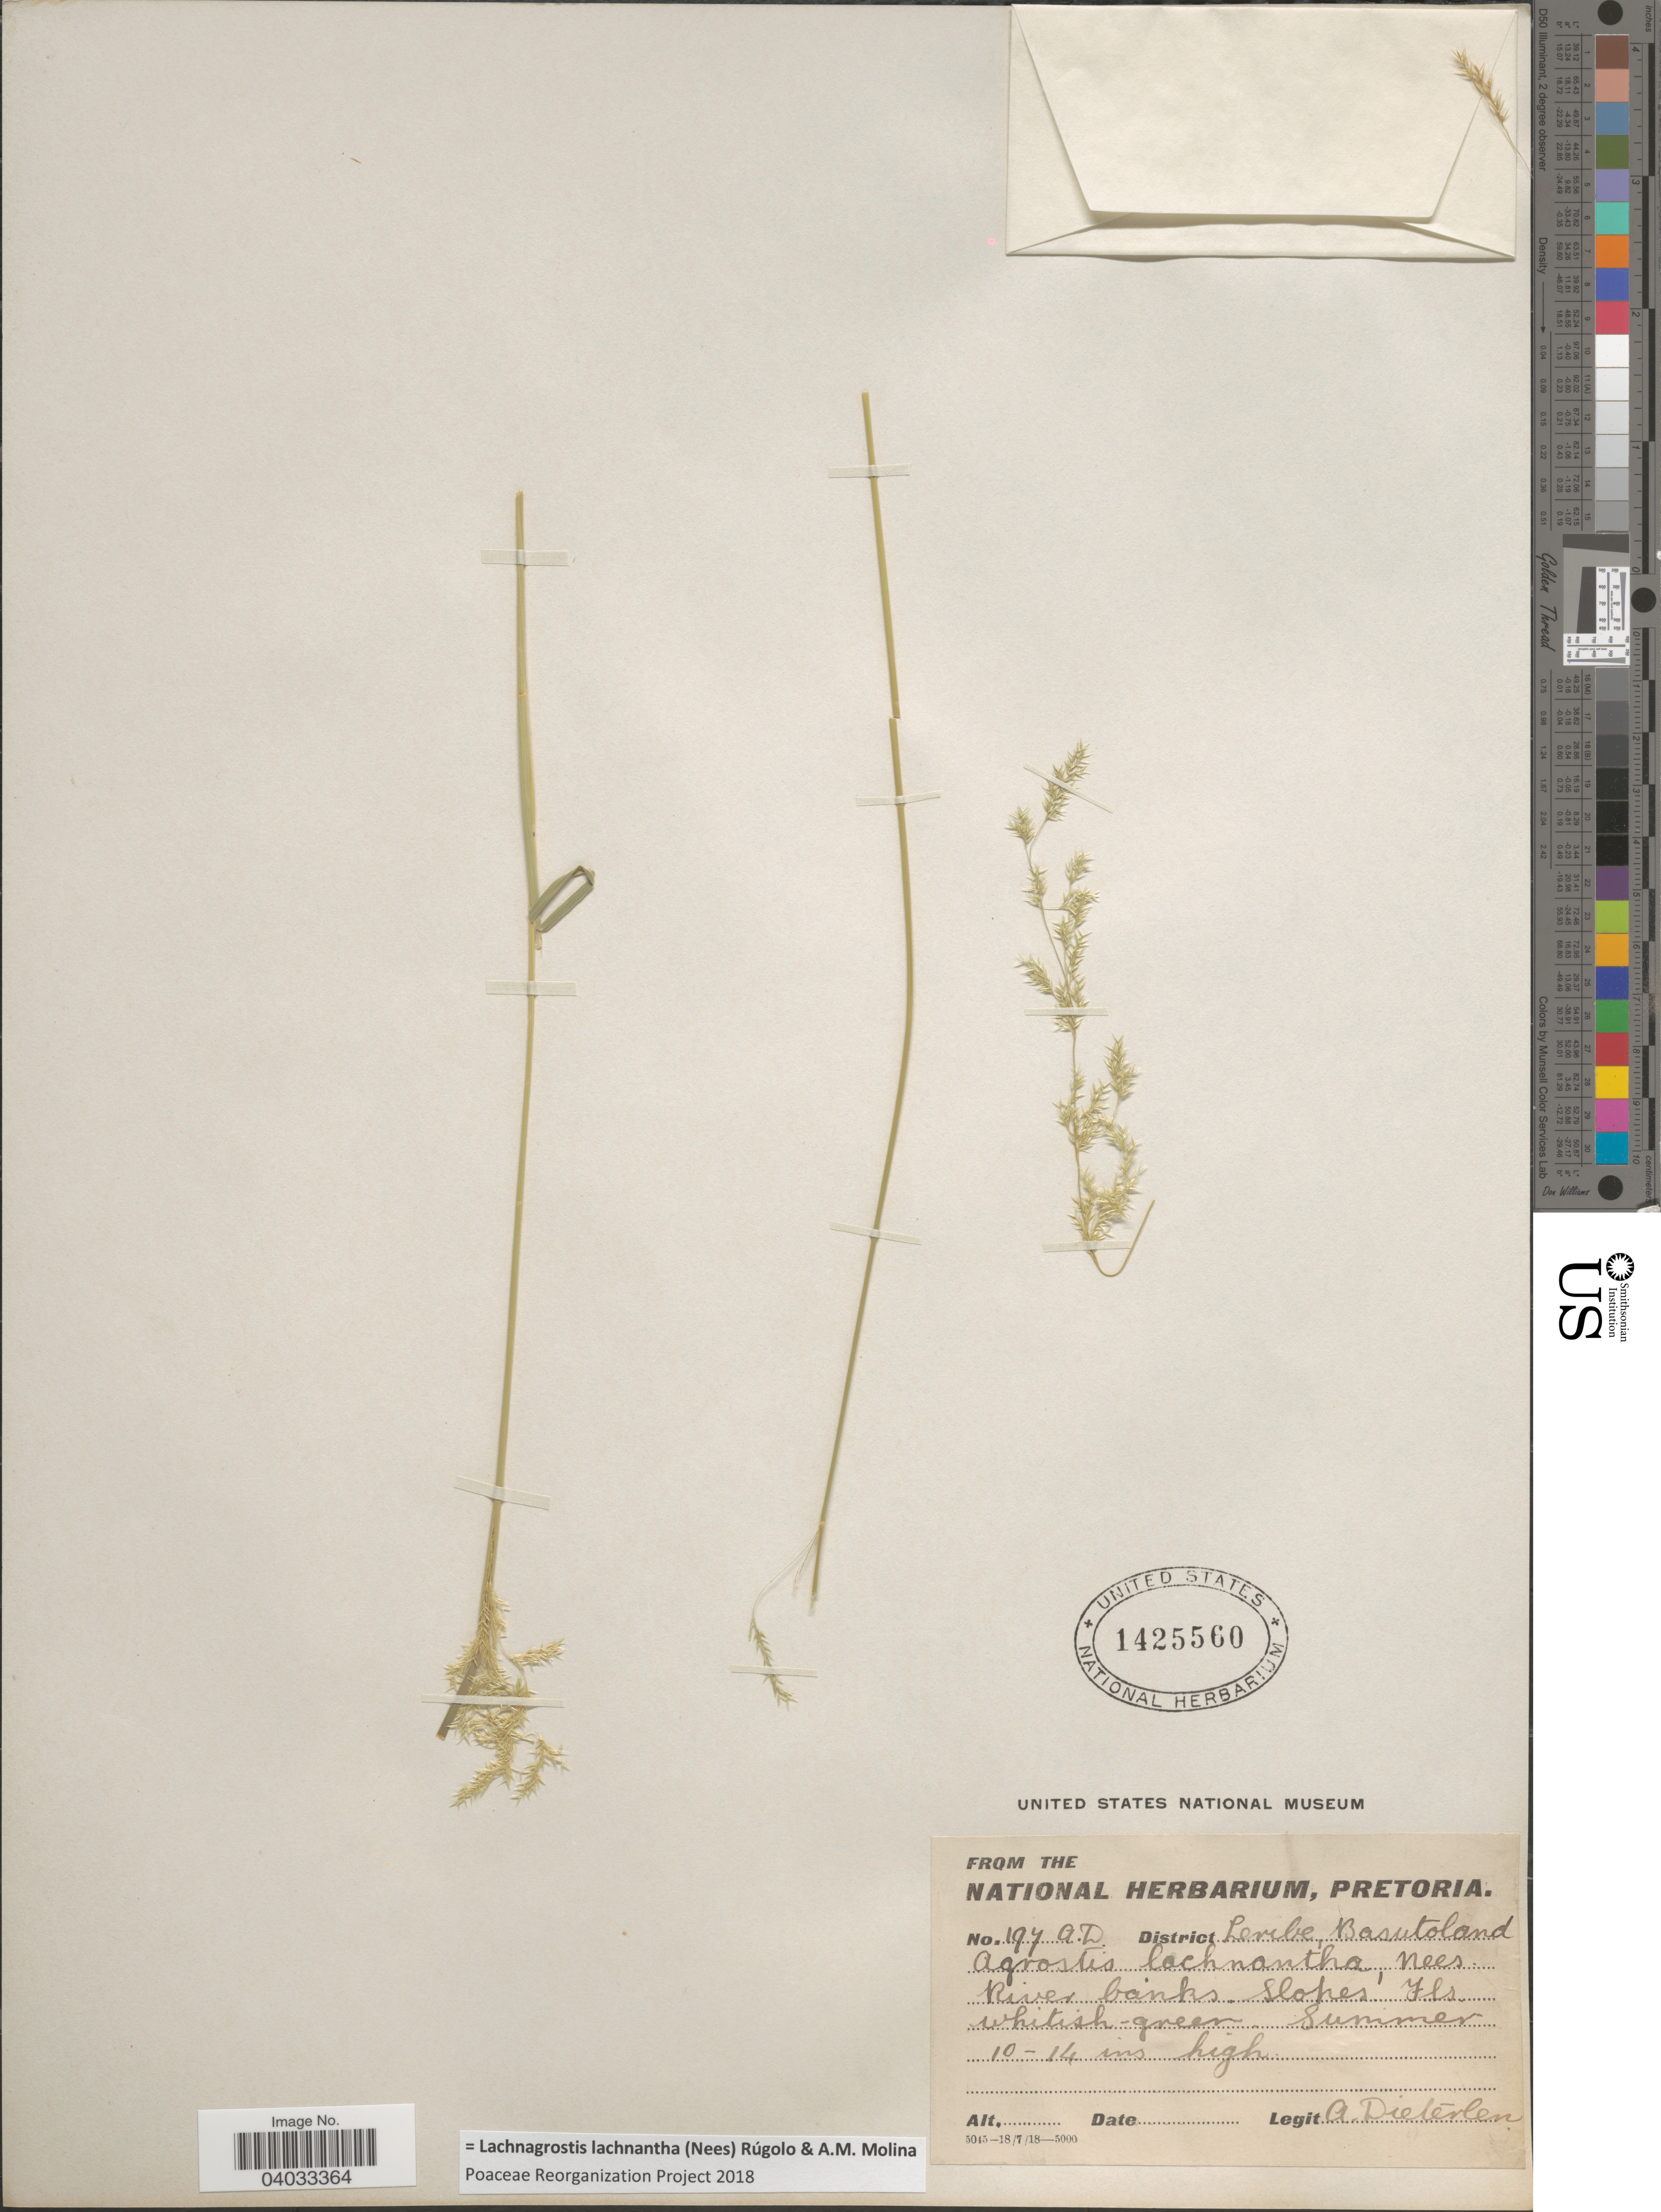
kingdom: Plantae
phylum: Tracheophyta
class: Liliopsida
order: Poales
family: Poaceae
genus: Lachnagrostis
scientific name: Lachnagrostis lachnantha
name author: (Nees) Rúgolo & A.M. Molina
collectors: A. Dieterlen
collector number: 197 A.D.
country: Lesotho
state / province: Leribe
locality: District Leribe, Basutoland.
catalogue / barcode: US 1425560